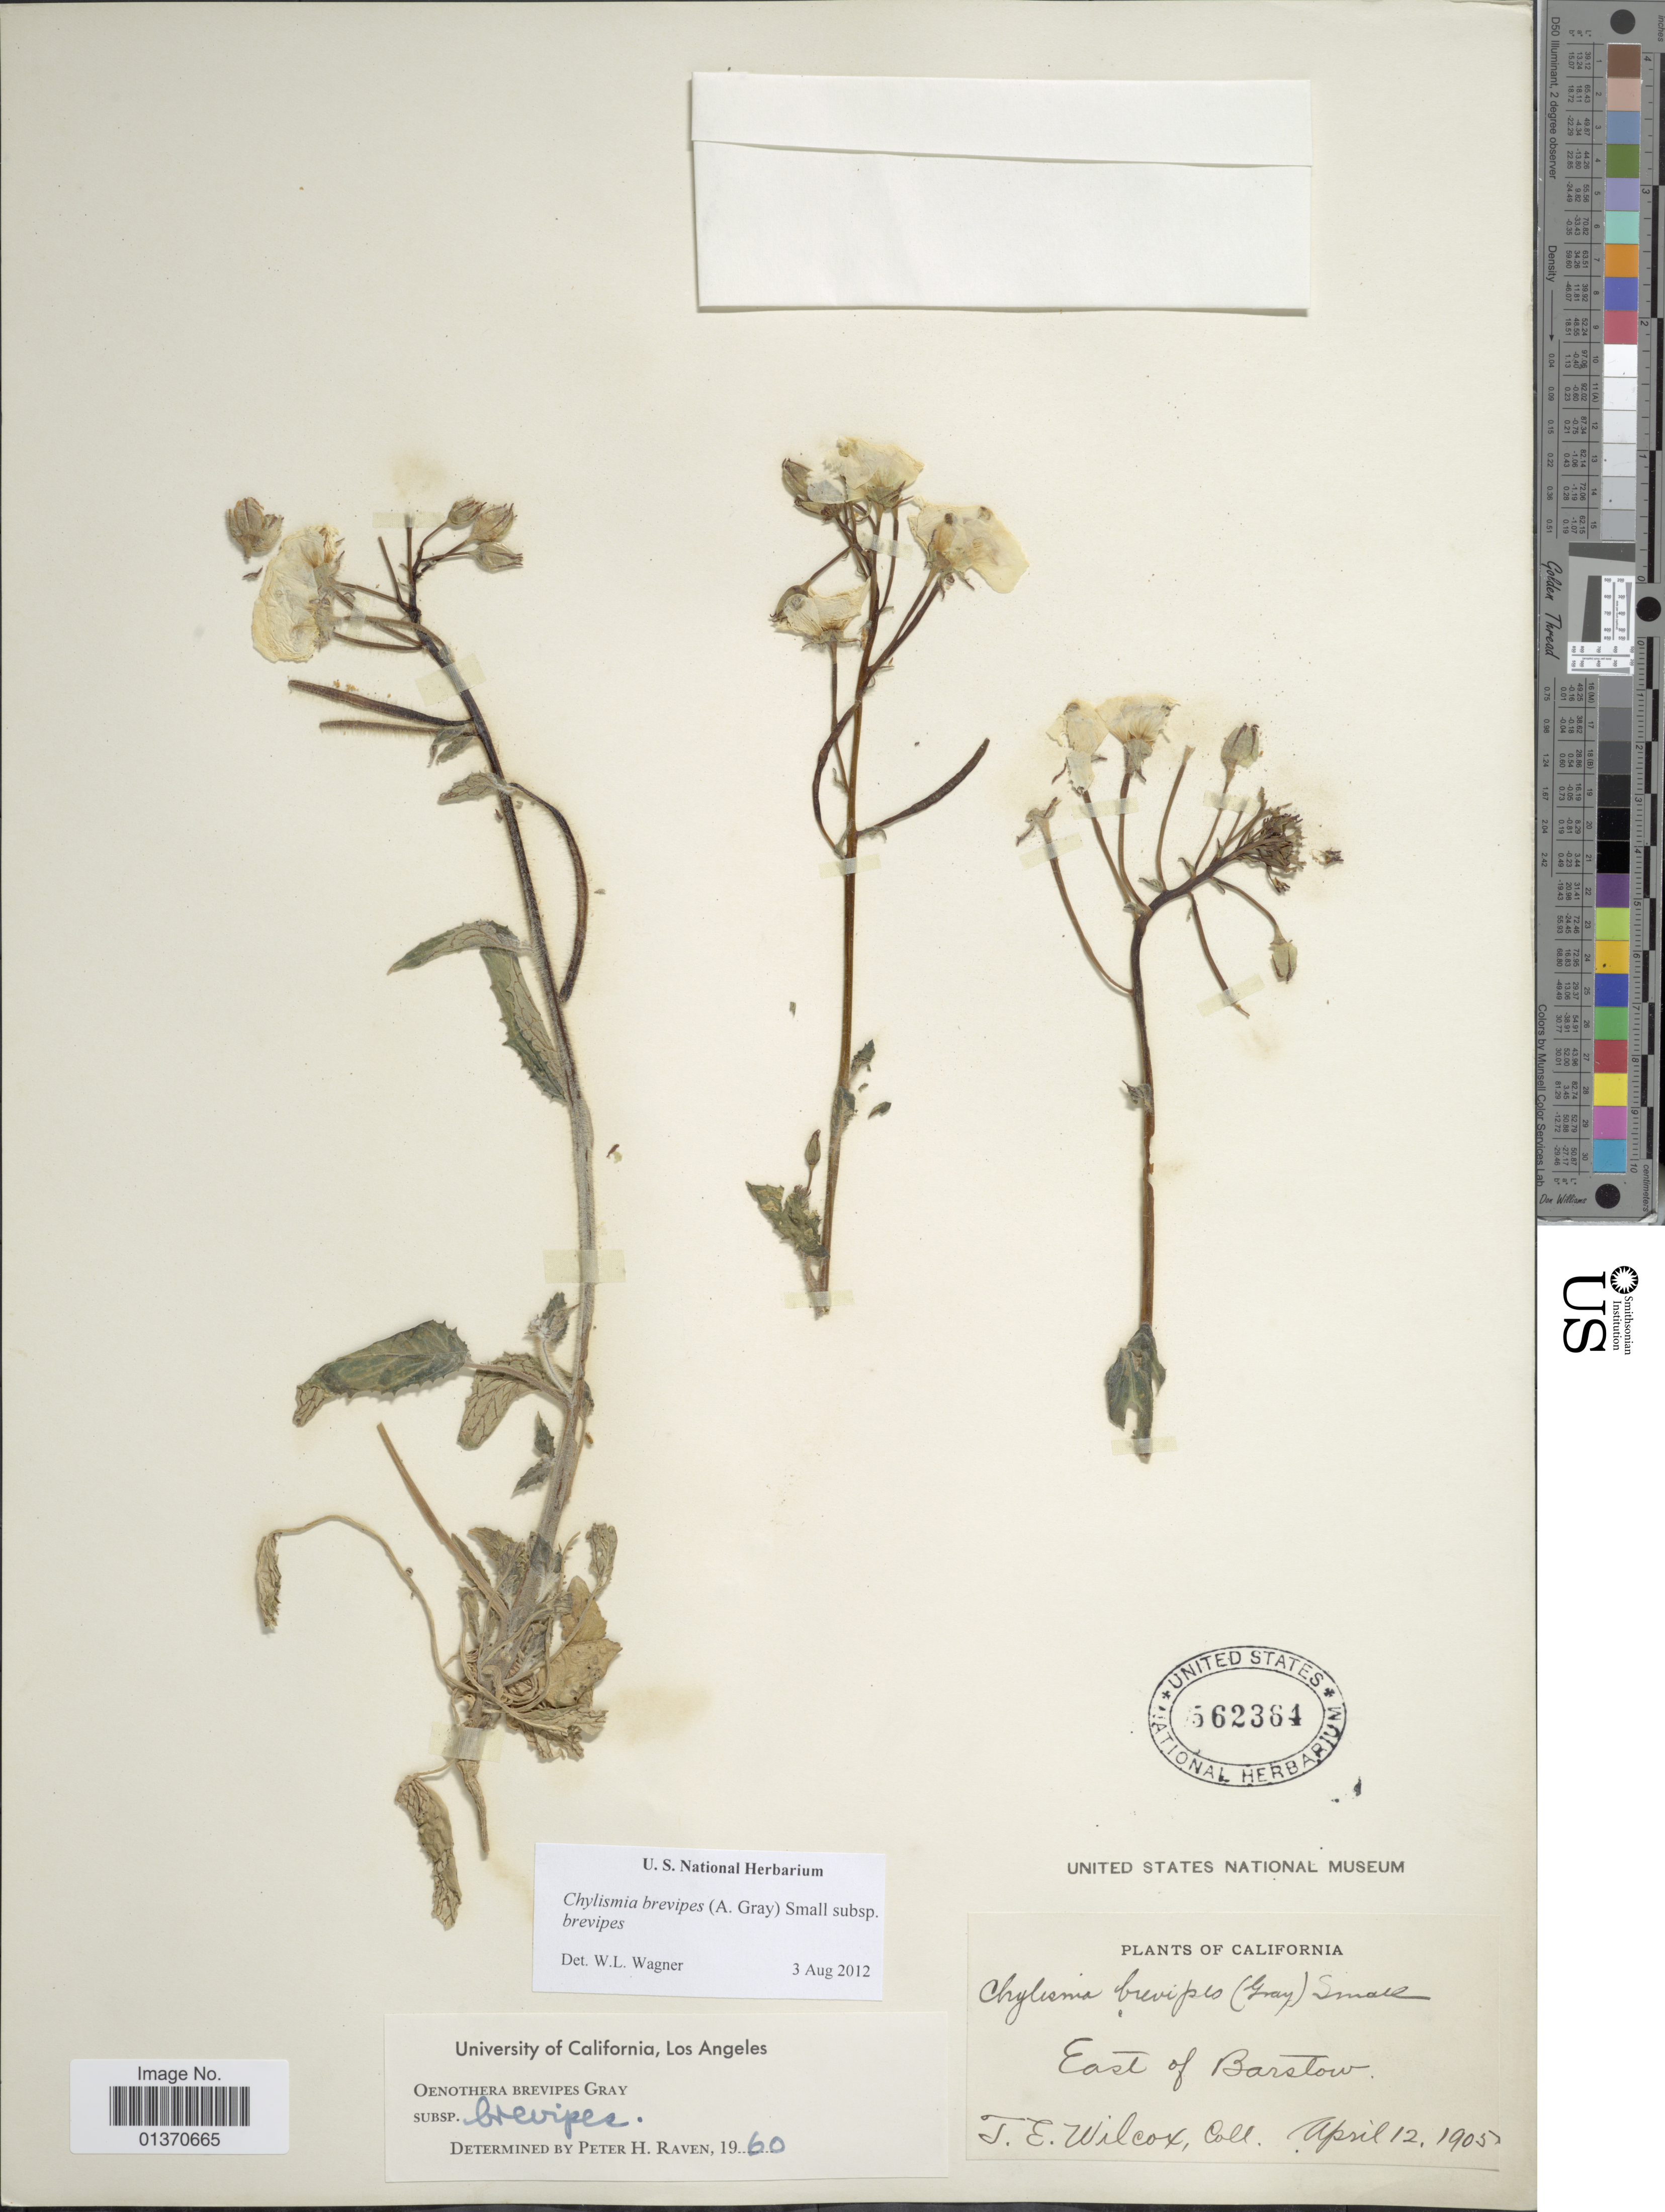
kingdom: Plantae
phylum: Tracheophyta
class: Magnoliopsida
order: Myrtales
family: Onagraceae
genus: Chylismia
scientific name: Chylismia brevipes subsp. brevipes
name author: (A. Gray) Small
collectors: T. E. Wilcox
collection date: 1905-04-12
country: United States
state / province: California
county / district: San Bernardino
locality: East of Barstow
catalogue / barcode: US 562364